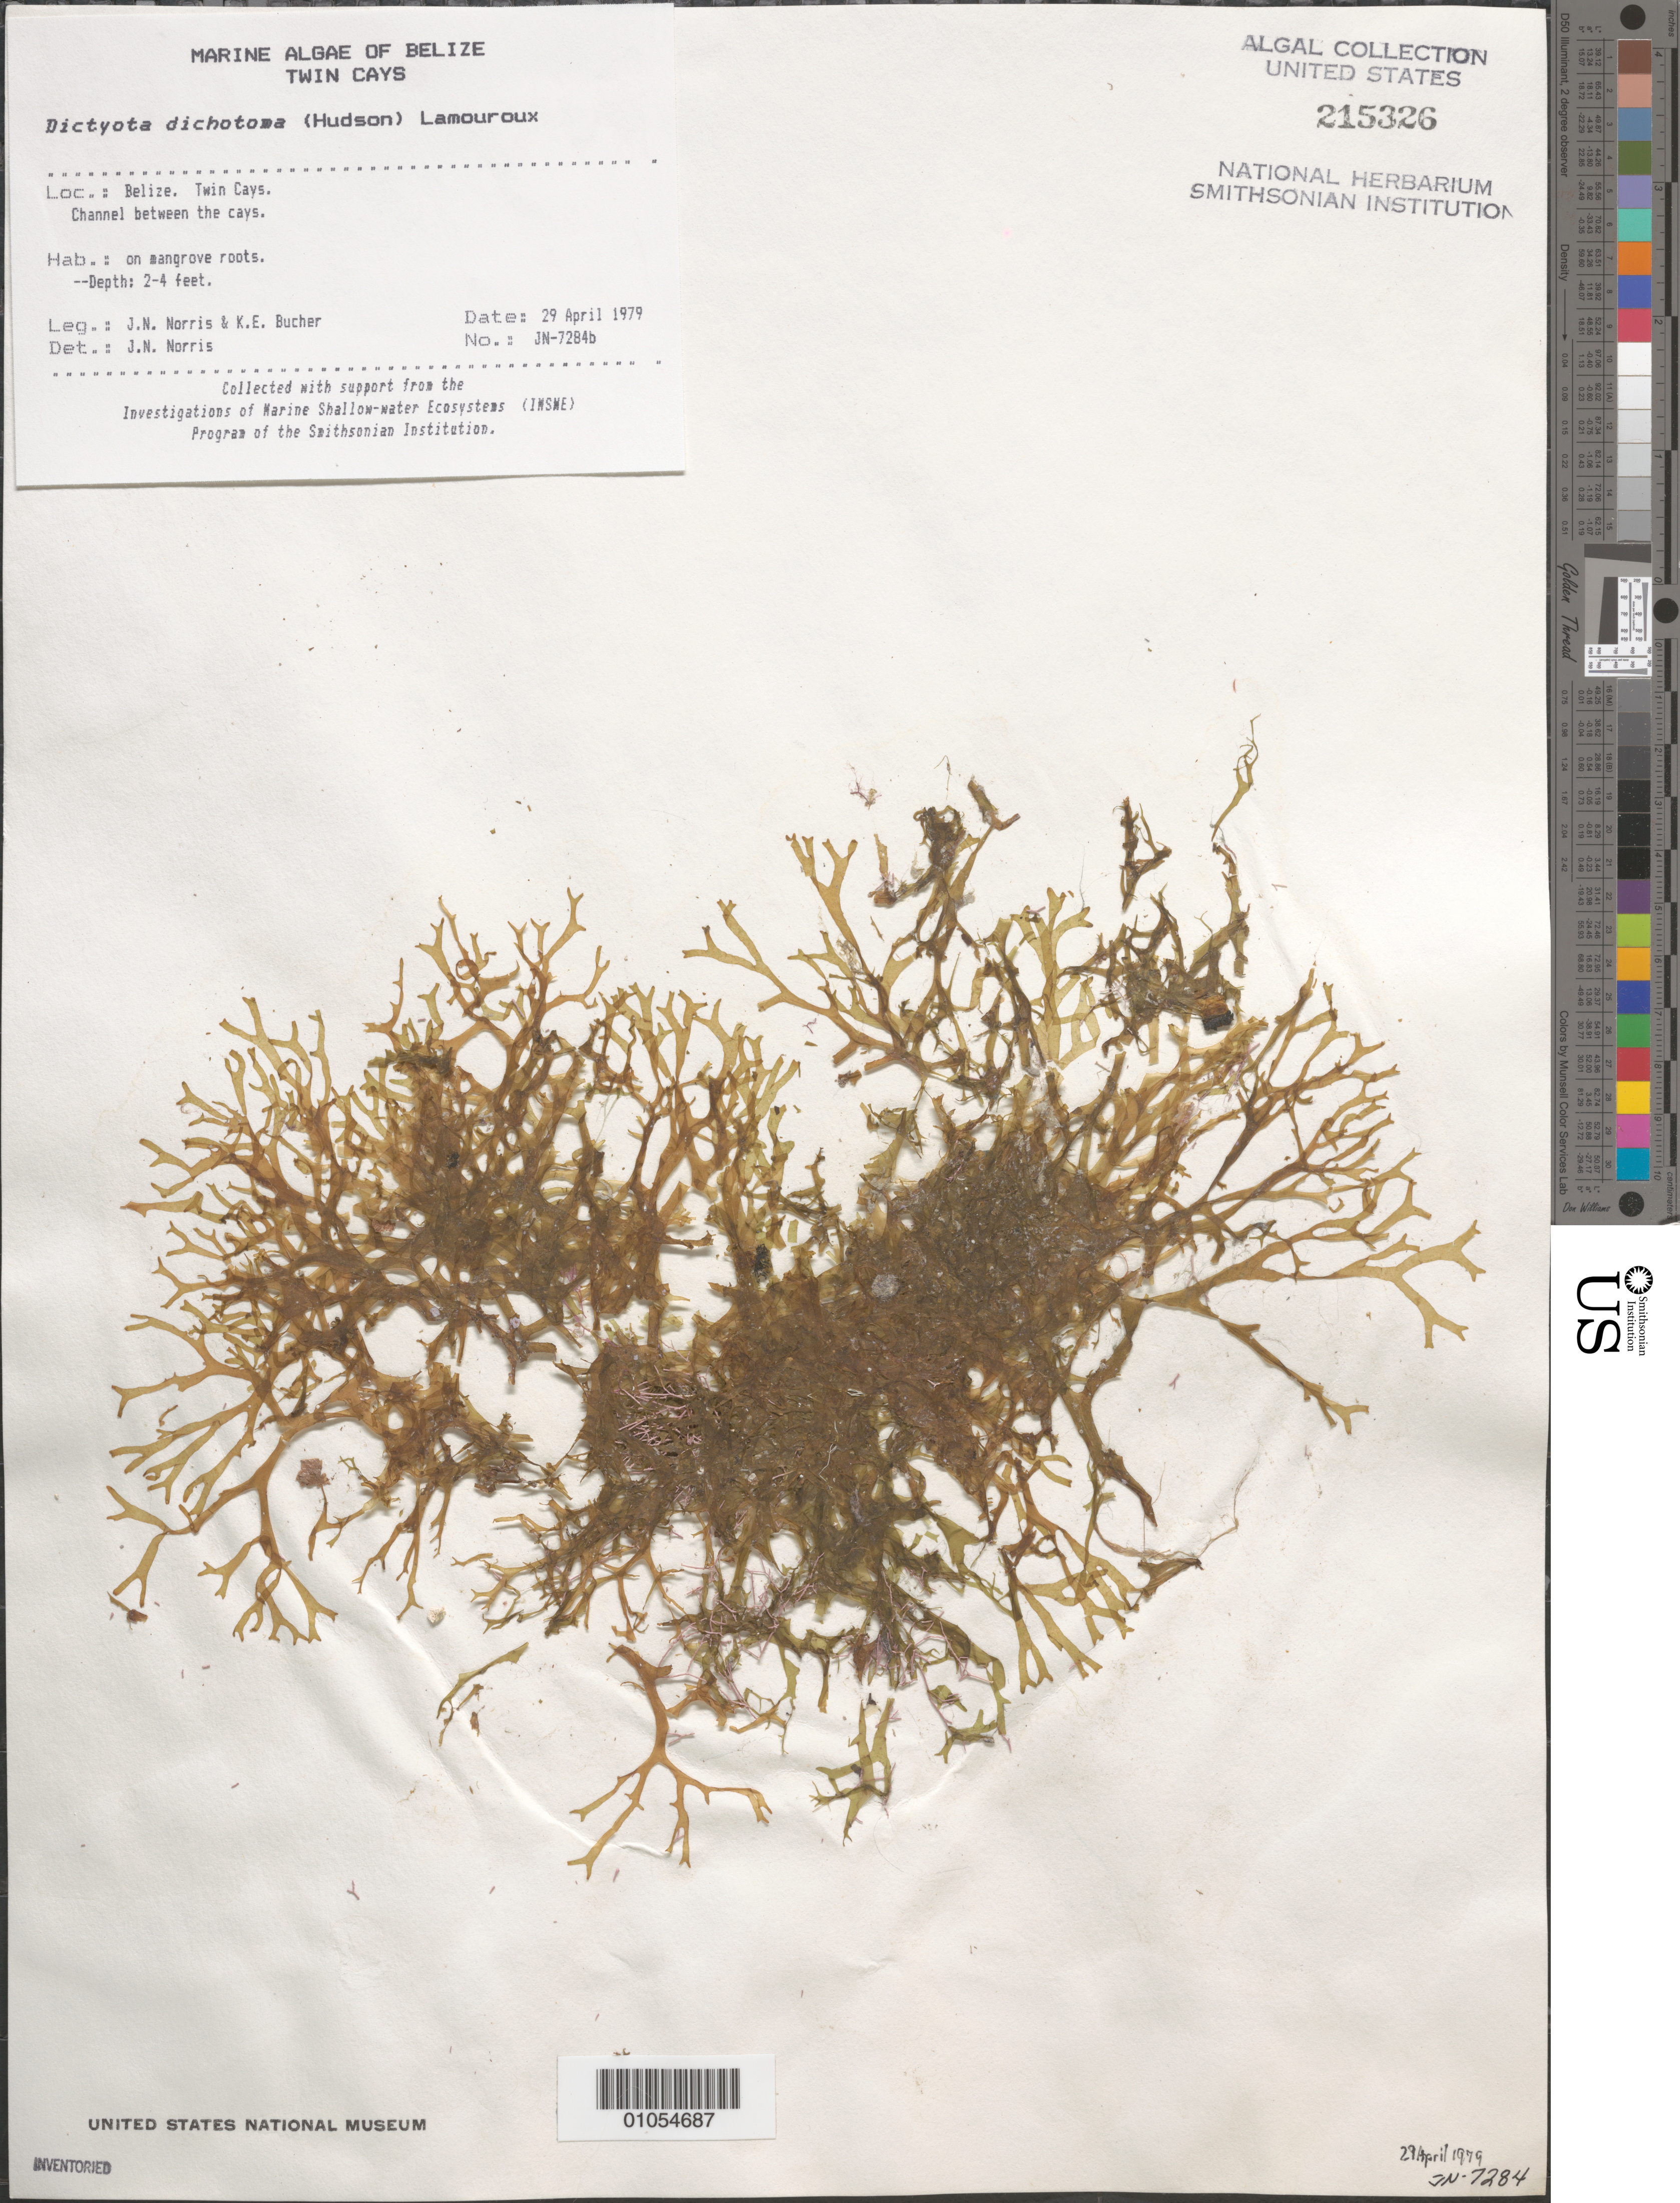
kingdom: Chromista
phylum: Ochrophyta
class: Phaeophyceae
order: Dictyotales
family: Dictyotaceae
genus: Dictyota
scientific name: Dictyota dichotoma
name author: (Huds.) J.V.Lamouroux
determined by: Norris, James N.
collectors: J. N. Norris & K. E. Bucher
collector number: JN-7284B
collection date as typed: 29 Apr 1979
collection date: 1979-04-29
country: Belize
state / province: Stann Creek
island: Twin Cays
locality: Channel between Twin Cays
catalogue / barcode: US 215326